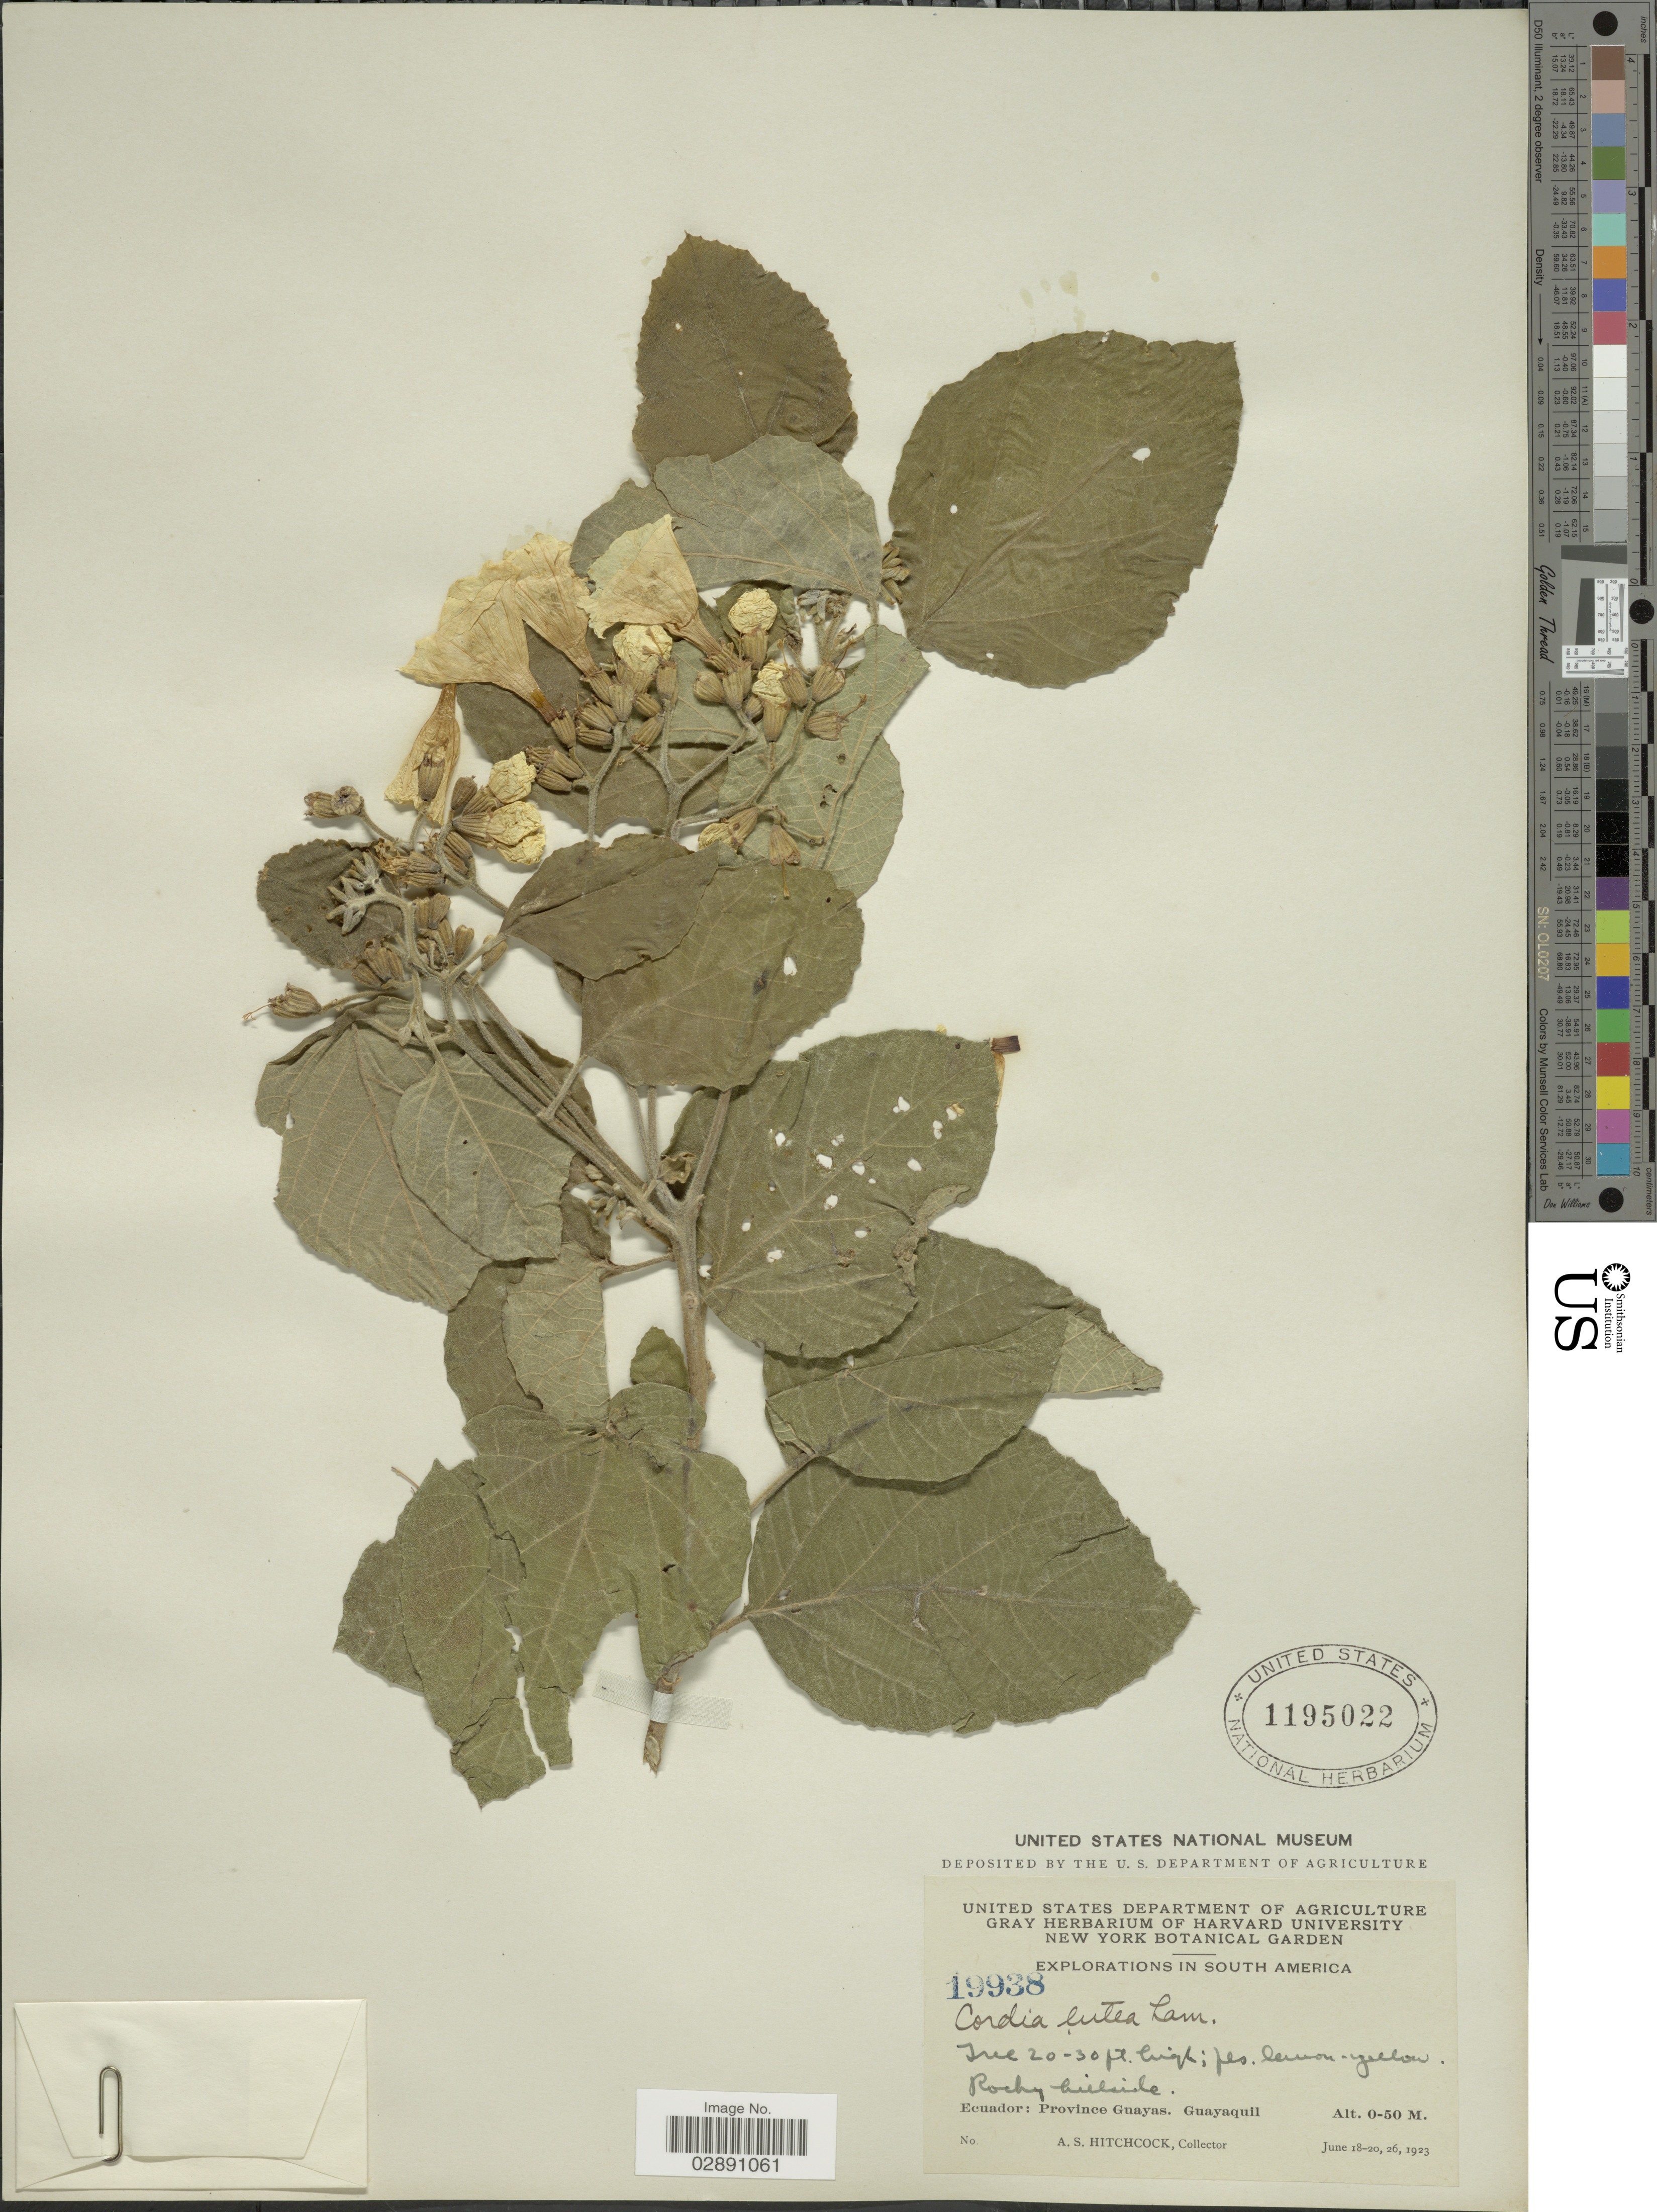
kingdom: Plantae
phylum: Tracheophyta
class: Magnoliopsida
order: Boraginales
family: Cordiaceae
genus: Cordia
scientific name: Cordia lutea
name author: Lam.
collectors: A. S. Hitchcock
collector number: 19938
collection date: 1923-06-18/1923-06-26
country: Ecuador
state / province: Guayas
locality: Guayaquil.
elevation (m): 0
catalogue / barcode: US 1195022